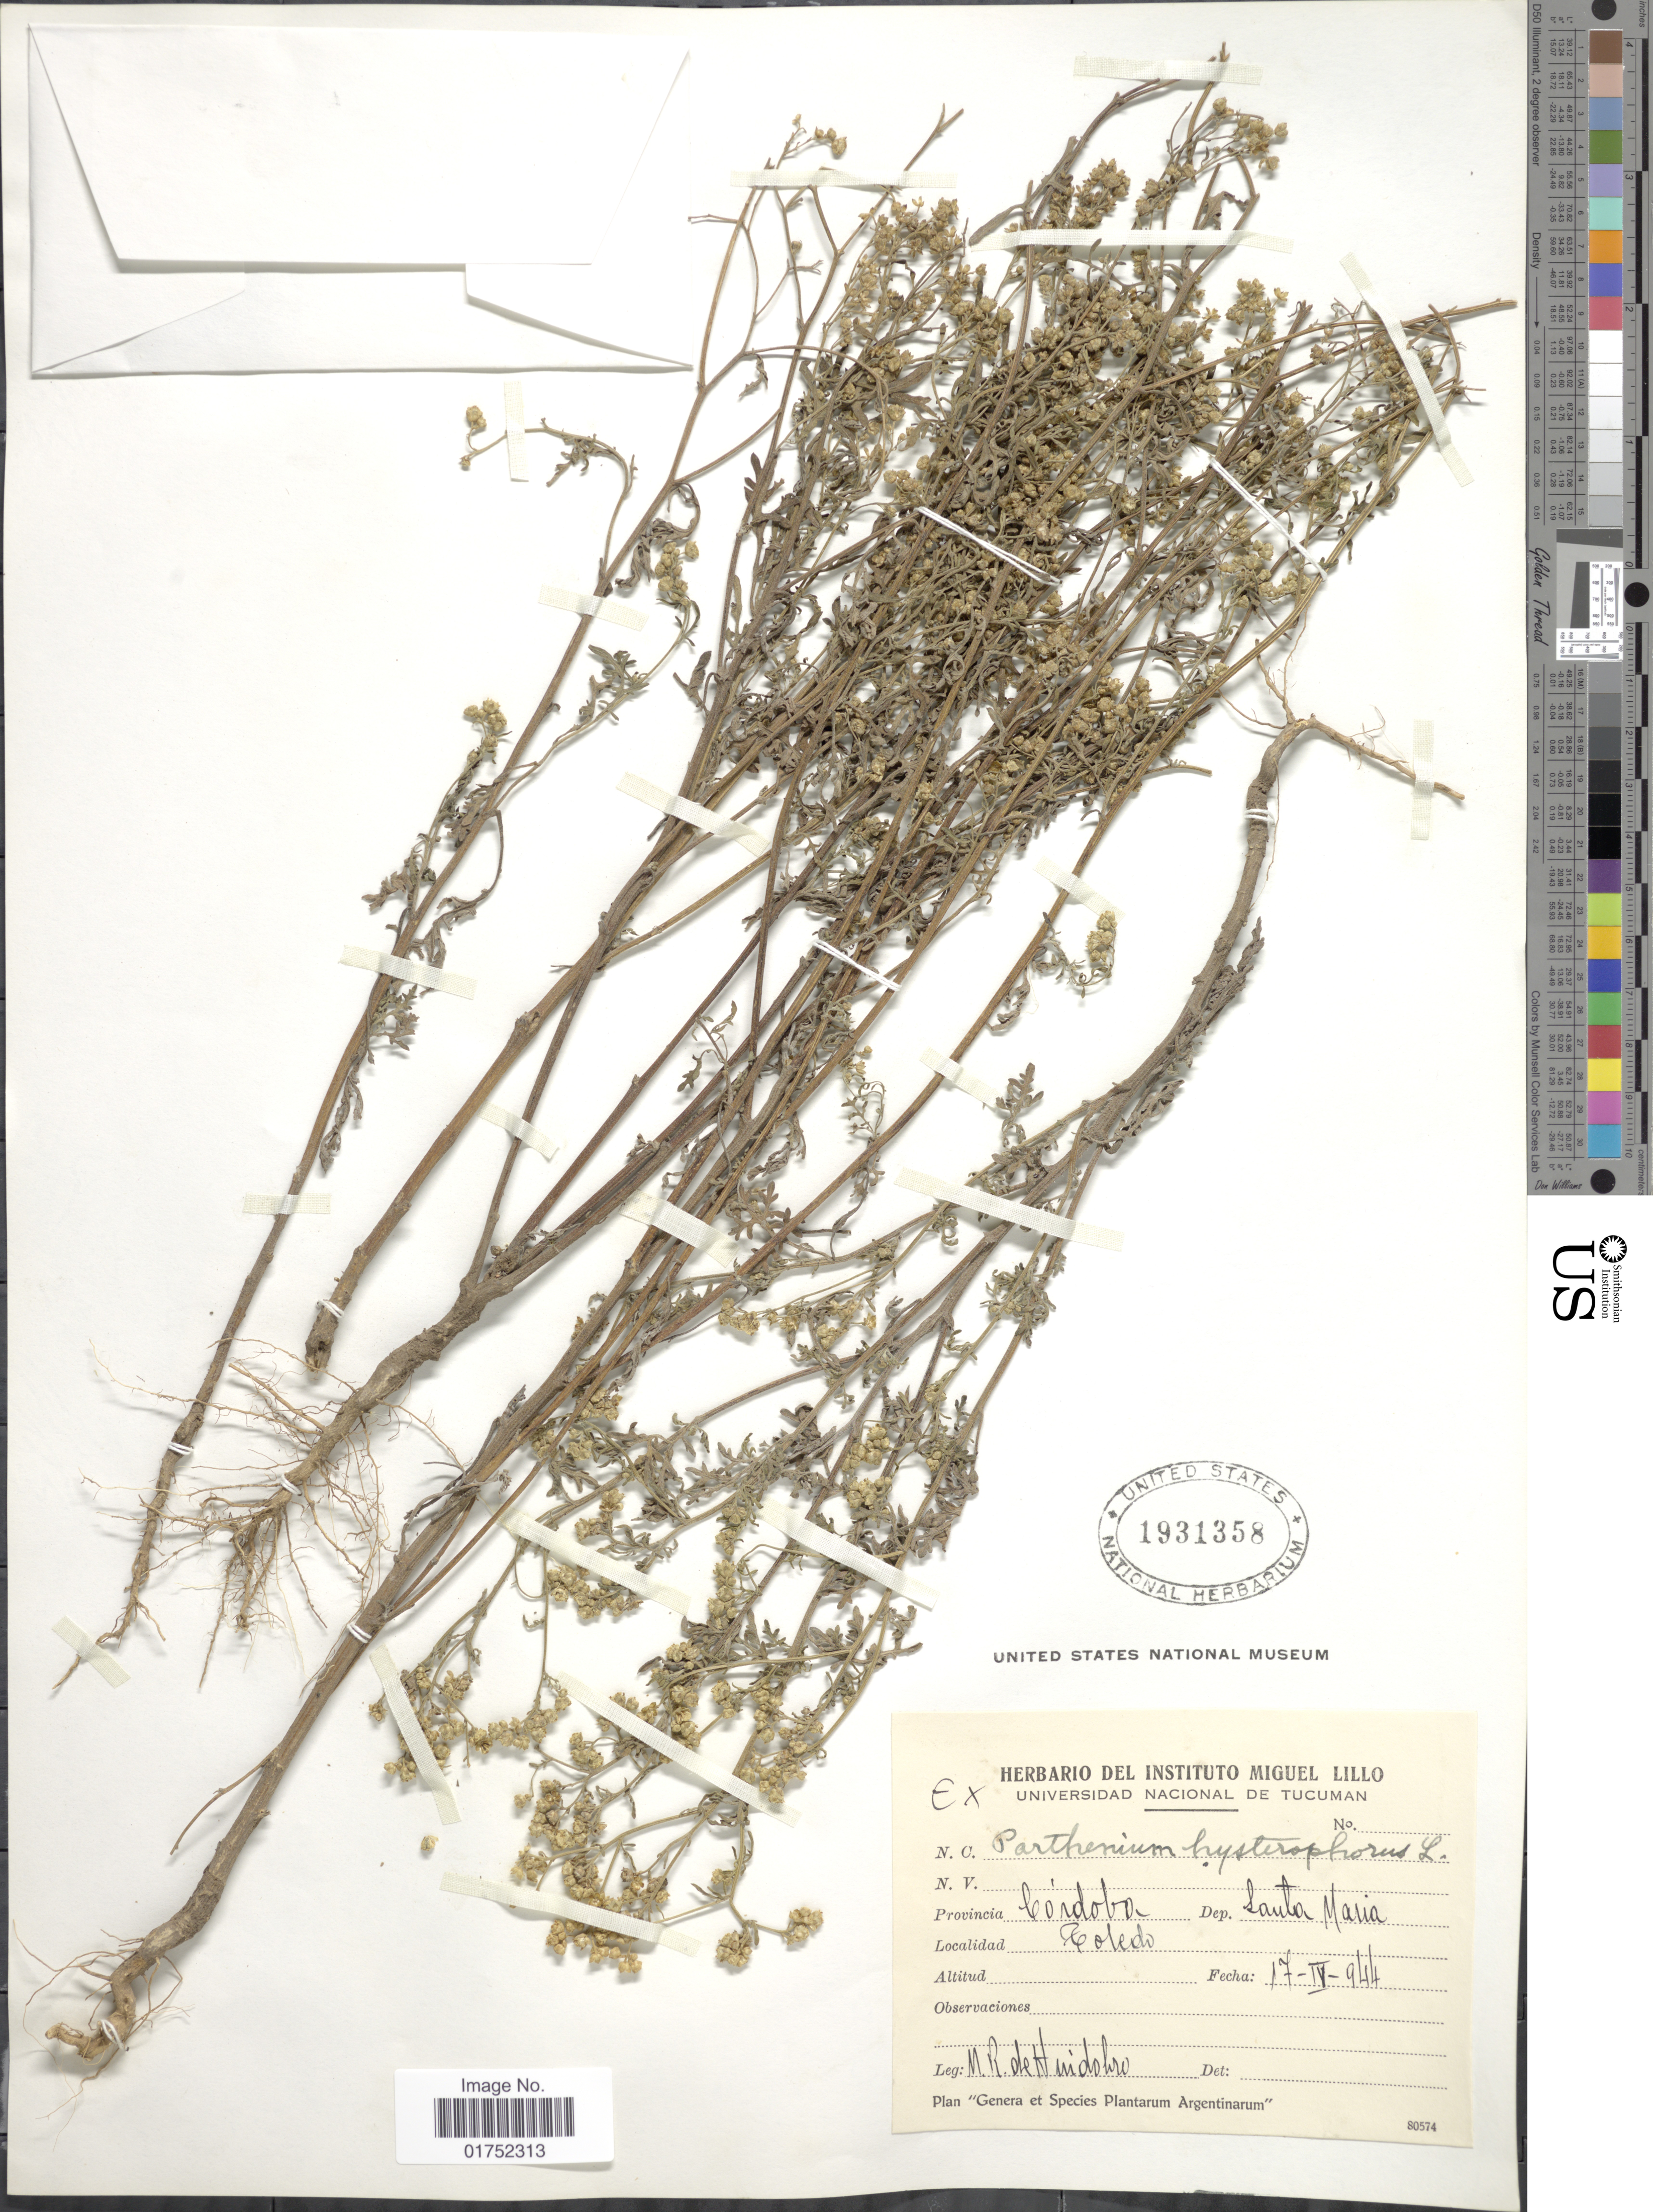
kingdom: Plantae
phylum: Tracheophyta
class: Magnoliopsida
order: Asterales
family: Asteraceae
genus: Parthenium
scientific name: Parthenium hysterophorus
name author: L.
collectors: M. Ruiz Huidobro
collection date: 1944-04-17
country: Colombia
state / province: Córdoba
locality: Dep. Santa Maria, Toledo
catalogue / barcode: US 1931358